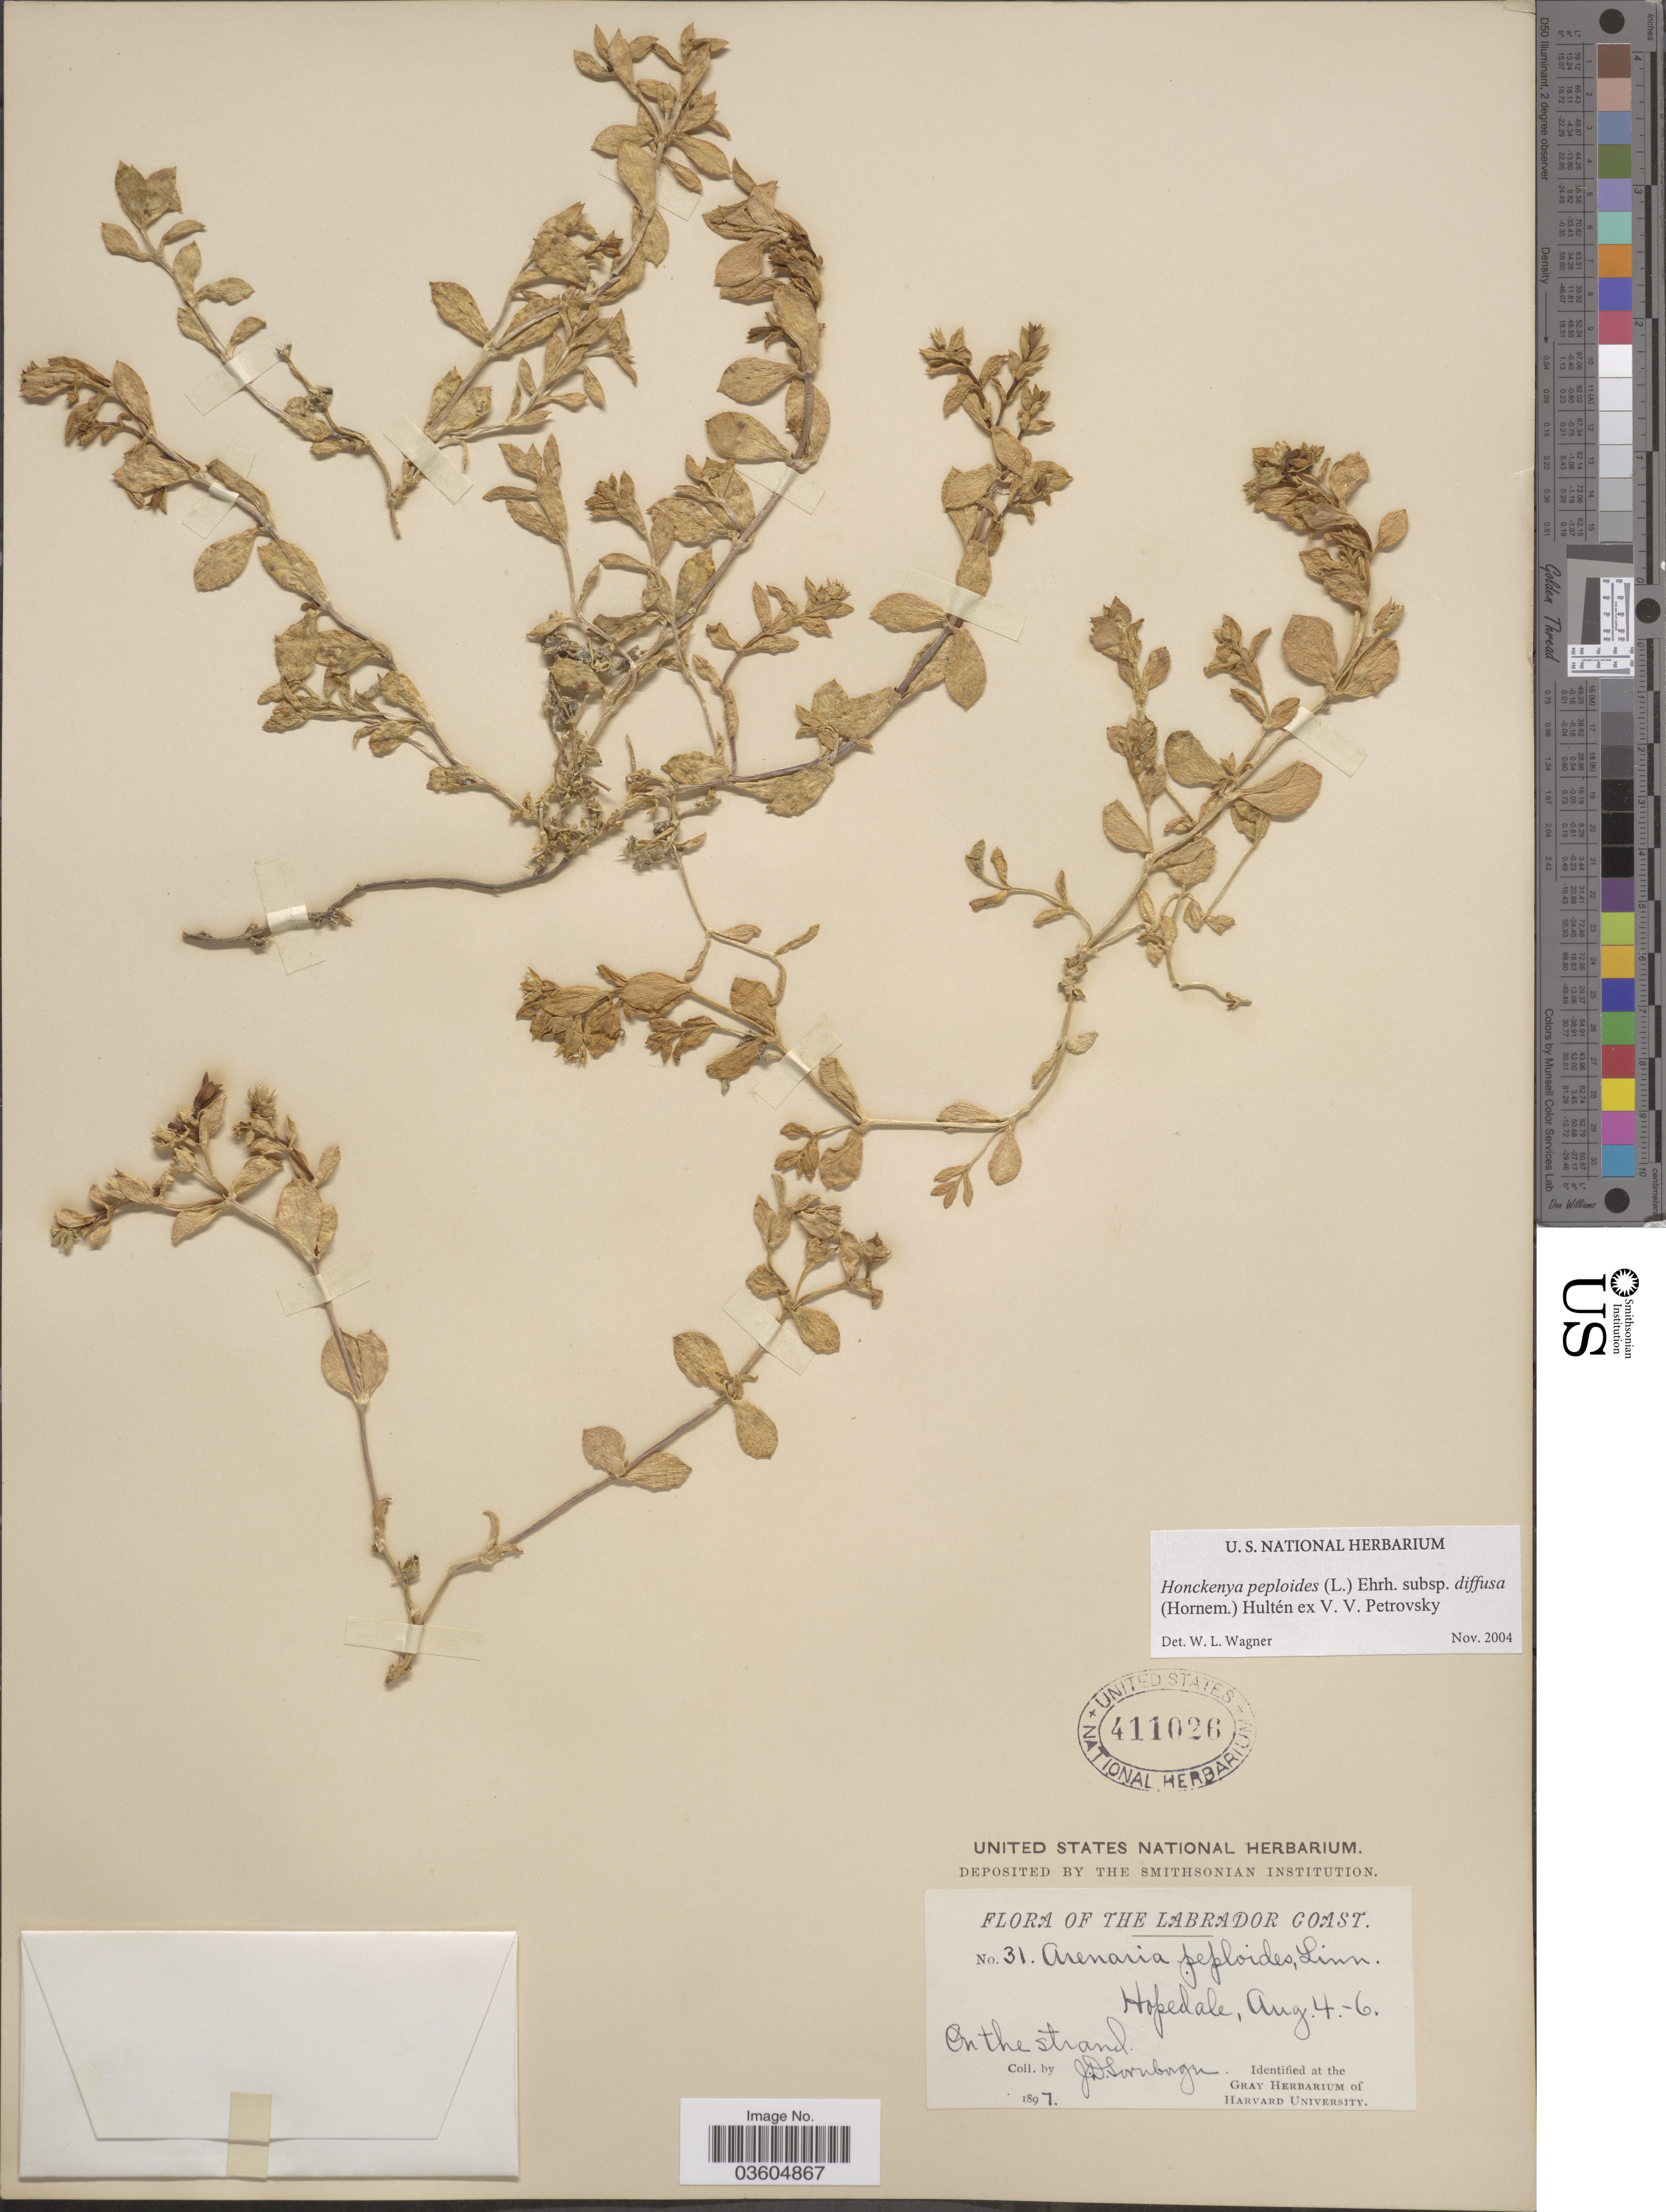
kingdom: Plantae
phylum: Tracheophyta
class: Magnoliopsida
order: Caryophyllales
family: Caryophyllaceae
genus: Honckenya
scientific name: Honckenya peploides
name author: (L.) Ehrh.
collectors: J. Sornborger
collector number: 31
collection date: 1897-08-04/1897-08-06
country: Canada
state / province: Newfoundland and Labrador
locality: The Labrador Coast. Hopedale. On the strand.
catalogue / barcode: US 411026